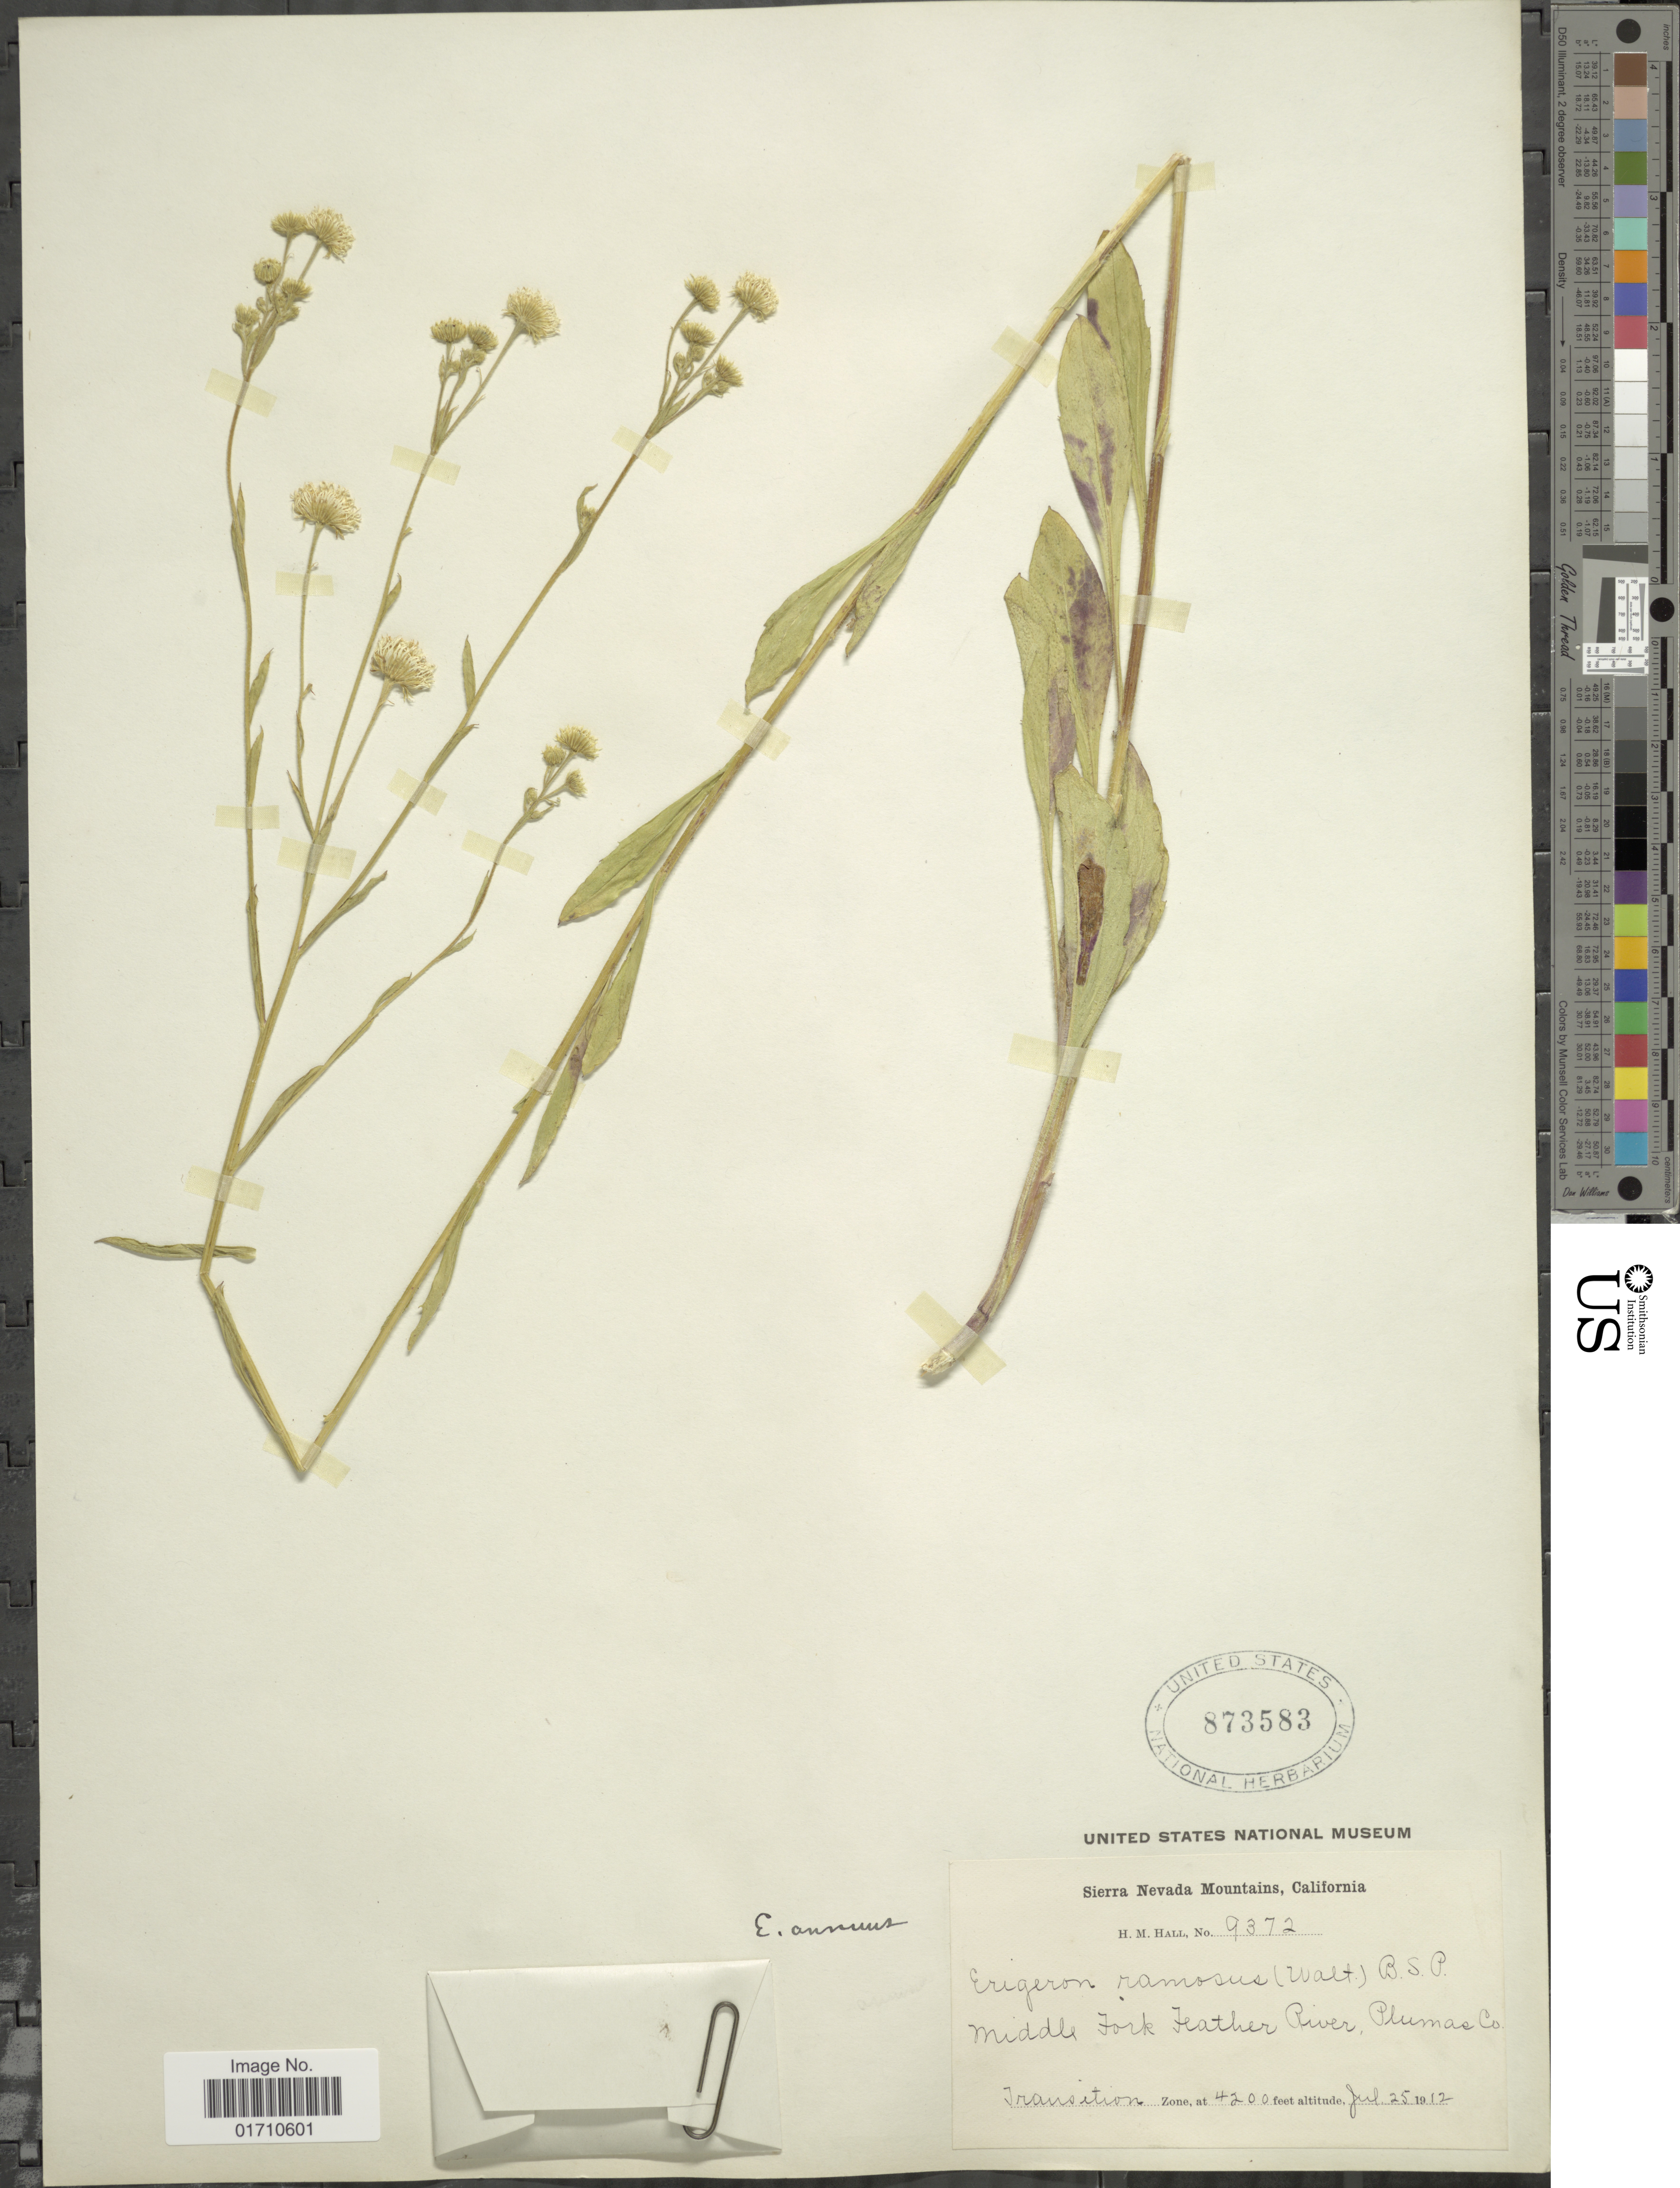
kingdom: Plantae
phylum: Tracheophyta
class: Magnoliopsida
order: Asterales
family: Asteraceae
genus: Erigeron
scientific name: Erigeron annuus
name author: (L.) Pers.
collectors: H. M. Hall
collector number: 9372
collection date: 1912-07-25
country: United States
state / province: California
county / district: Plumas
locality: Sierra Nevada Mountains, Middle Fork Feather River, Plumas Co, TRansition Zone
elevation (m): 1280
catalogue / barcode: US 873583